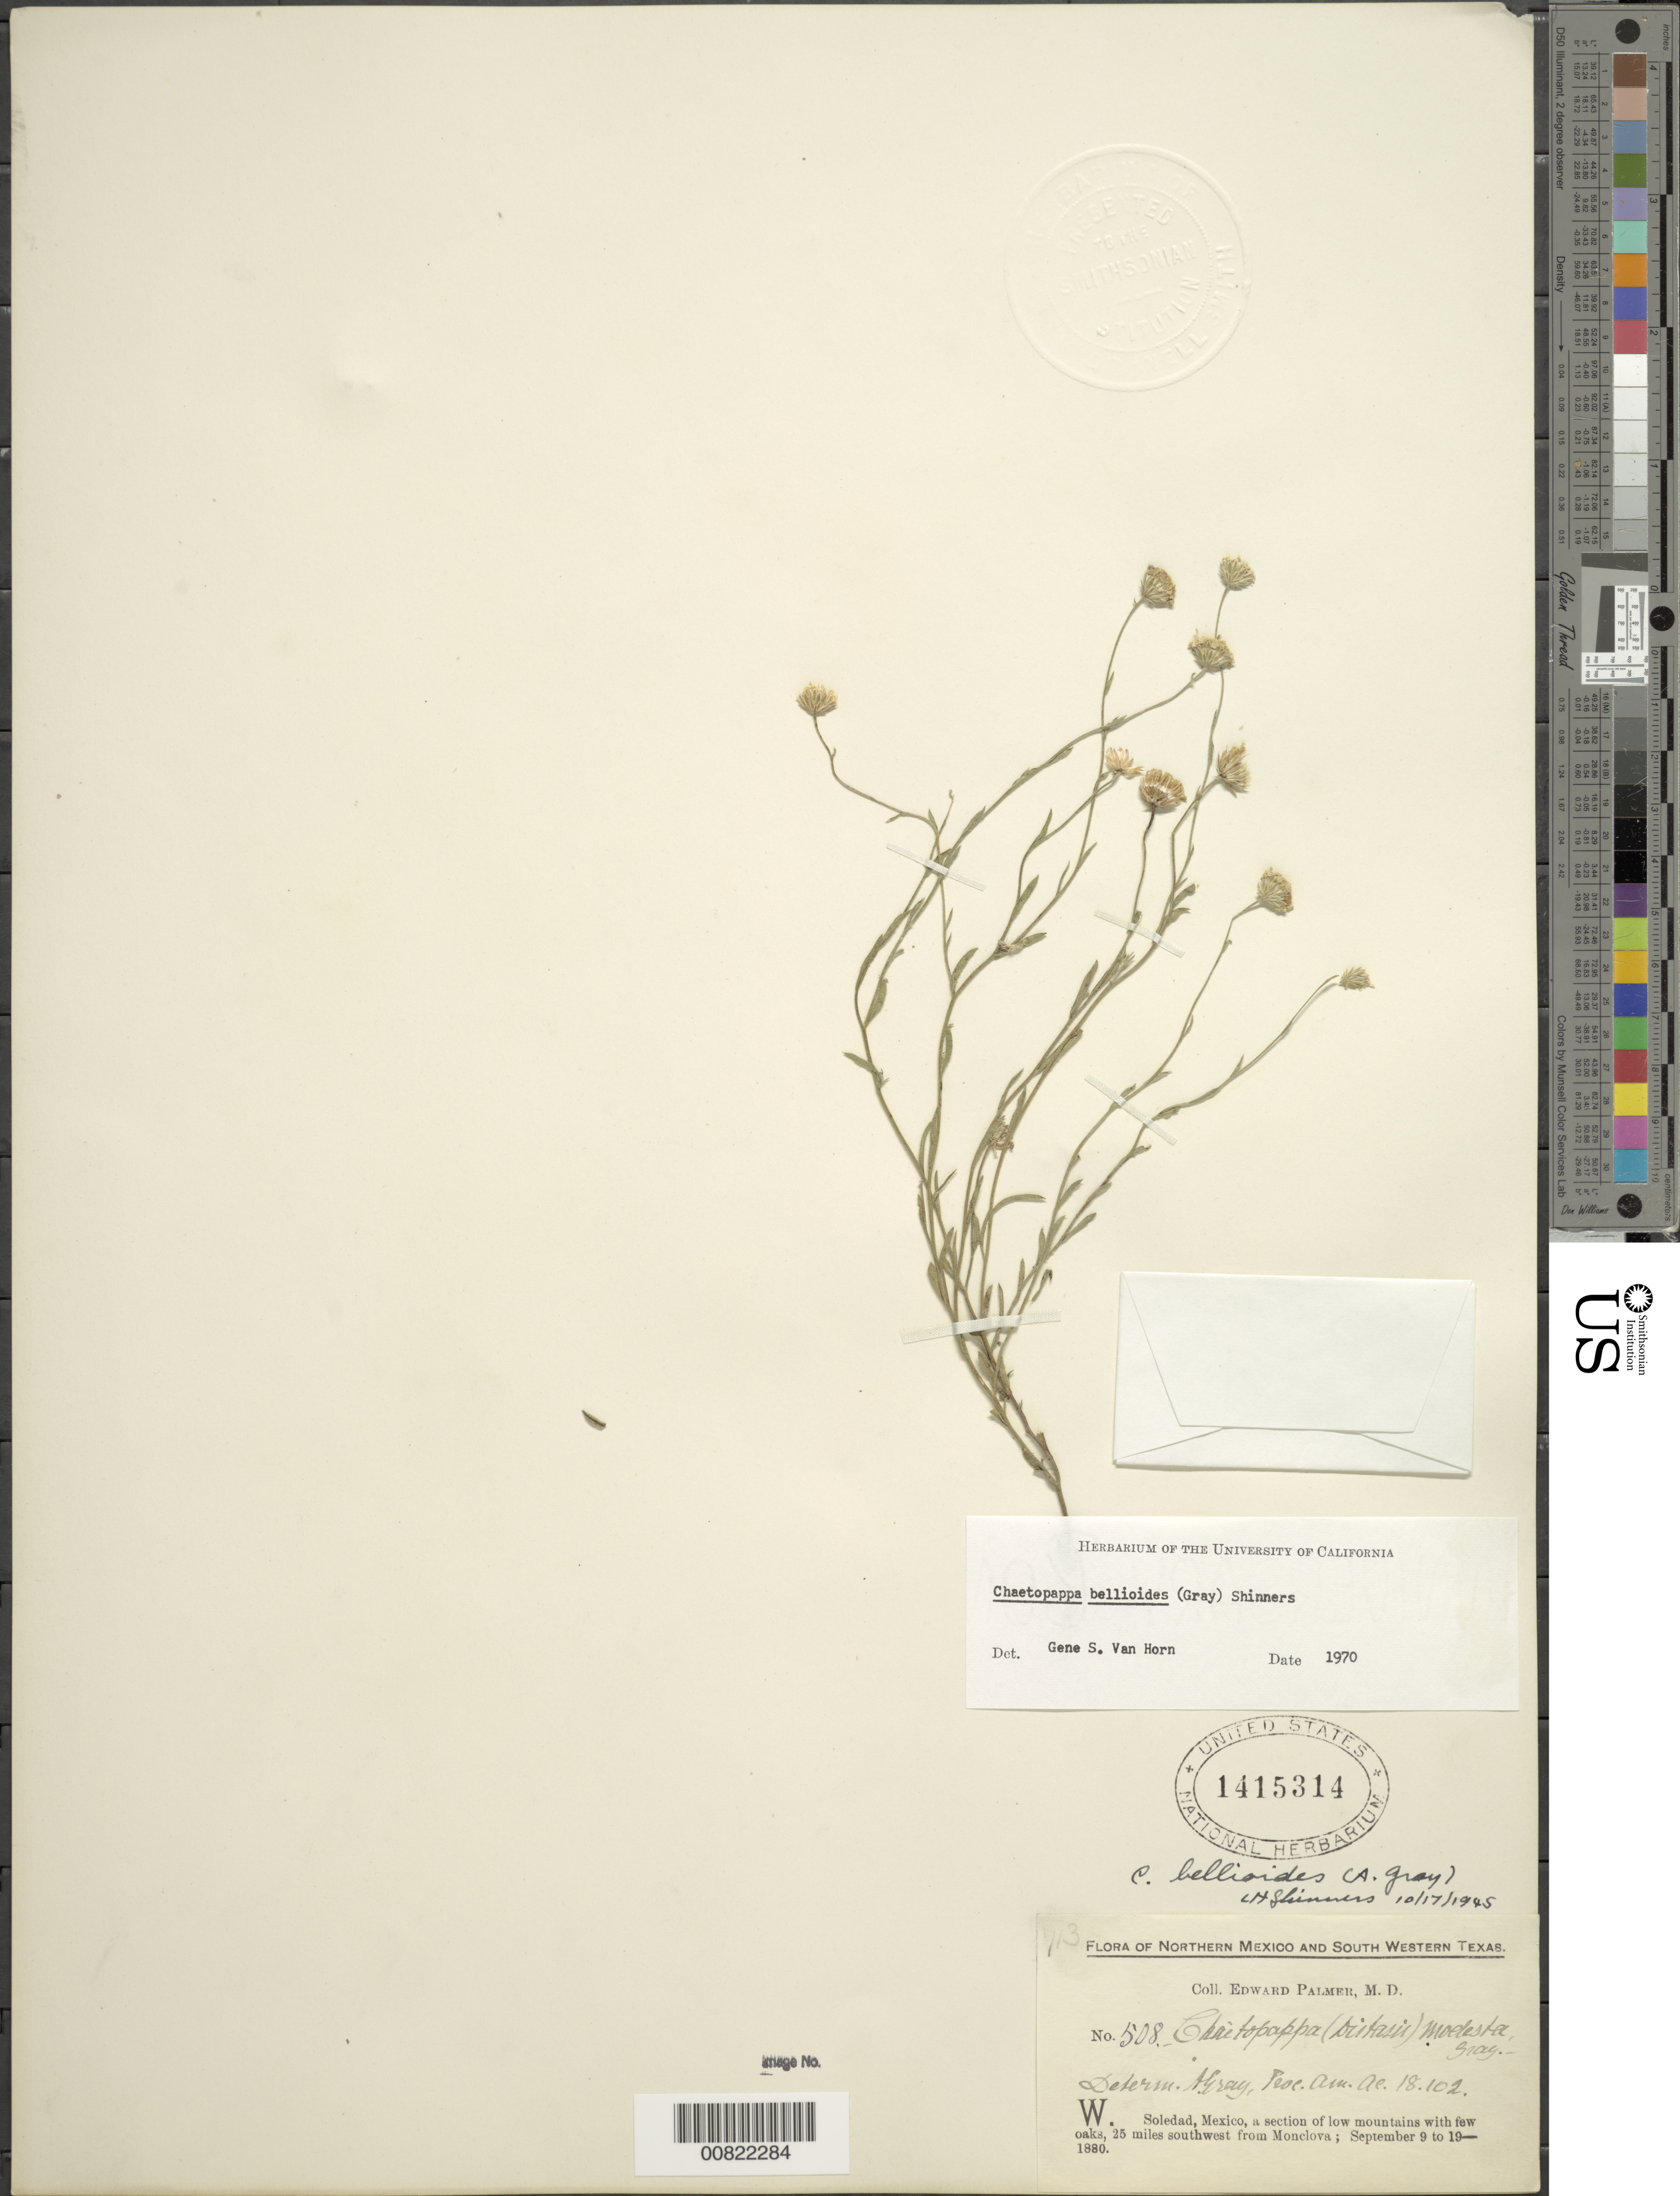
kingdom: Plantae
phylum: Tracheophyta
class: Magnoliopsida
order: Asterales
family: Asteraceae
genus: Chaetopappa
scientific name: Chaetopappa bellioides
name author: (A. Gray) Shinners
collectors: E. Palmer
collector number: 508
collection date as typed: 09 Sep 1880 to 19 Sep 1880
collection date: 1880-09-09/1880-09-19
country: Mexico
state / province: Coahuila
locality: W. Soledad, 25 miles southwest from Monclova, Coahuila.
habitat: A section of low mountains with few oaks.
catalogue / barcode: US 1415314